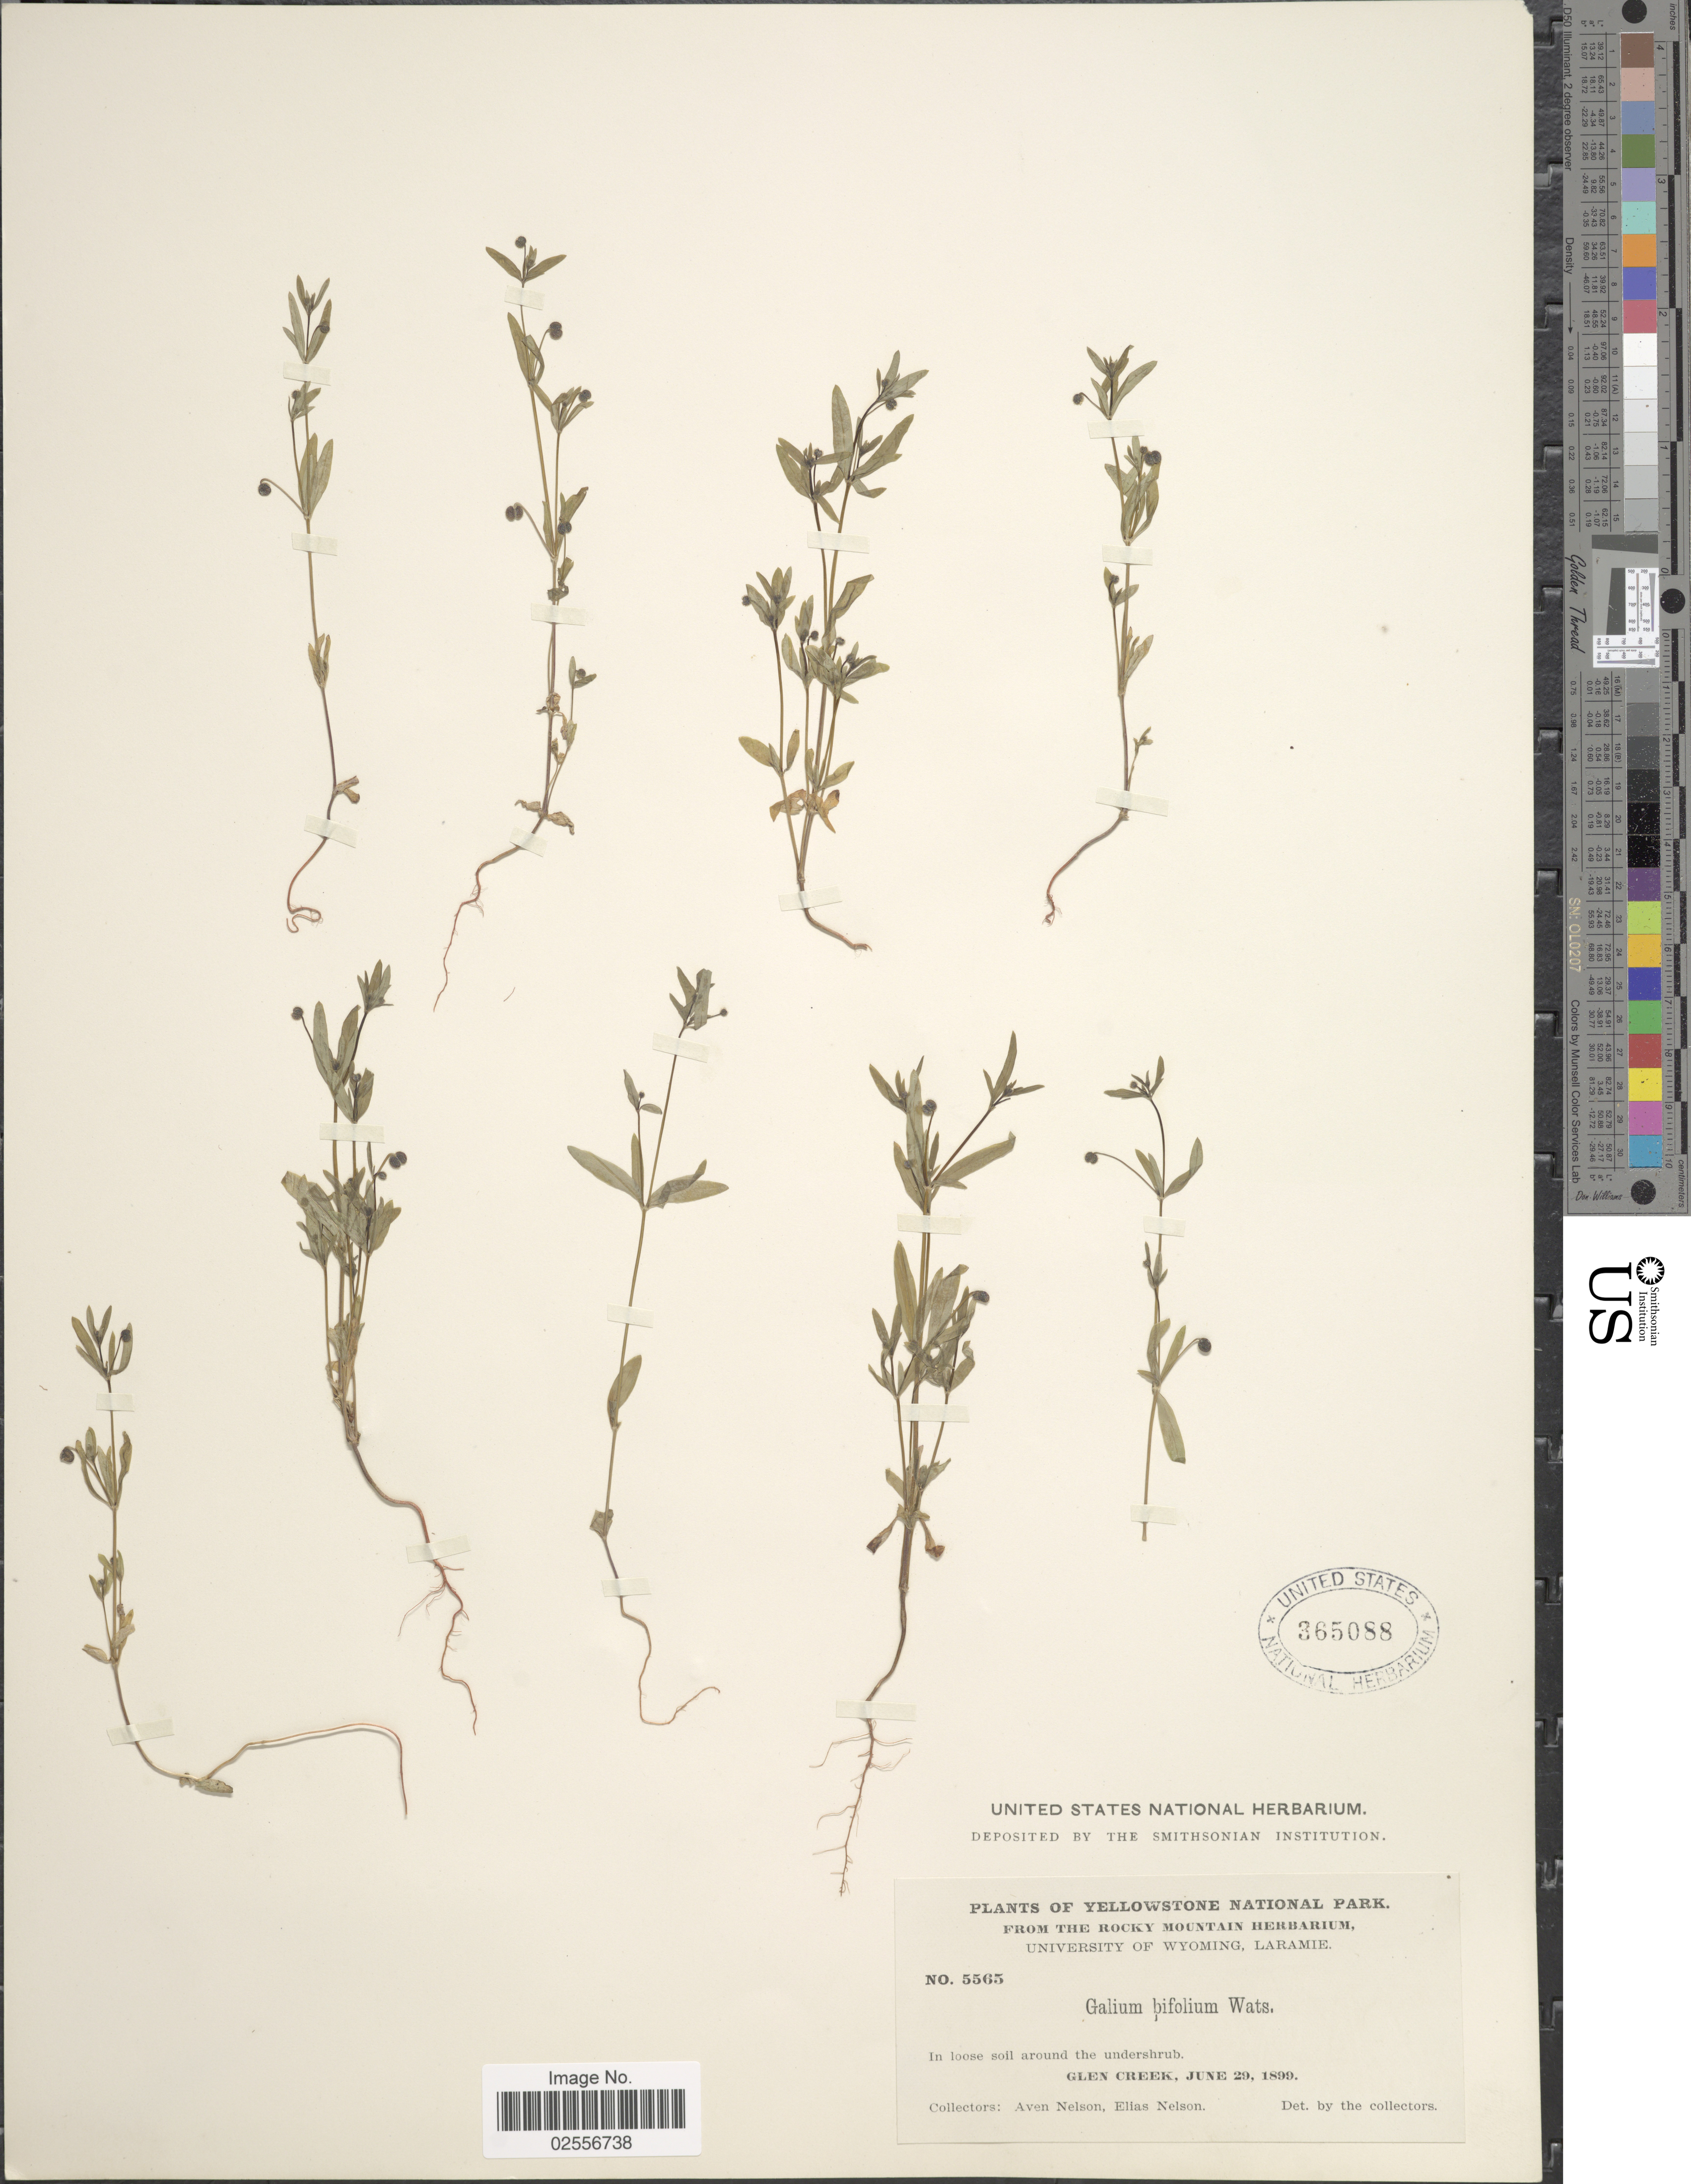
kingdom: Plantae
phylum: Tracheophyta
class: Magnoliopsida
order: Gentianales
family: Rubiaceae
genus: Galium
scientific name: Galium bifolium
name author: S. Watson in C. King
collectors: A. Nelson & E. Nelson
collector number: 5565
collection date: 1899-06-29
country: United States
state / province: Wyoming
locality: Yellowstone National Park. In loose soil around the undershrub. Glen Creek.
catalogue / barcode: US 365088